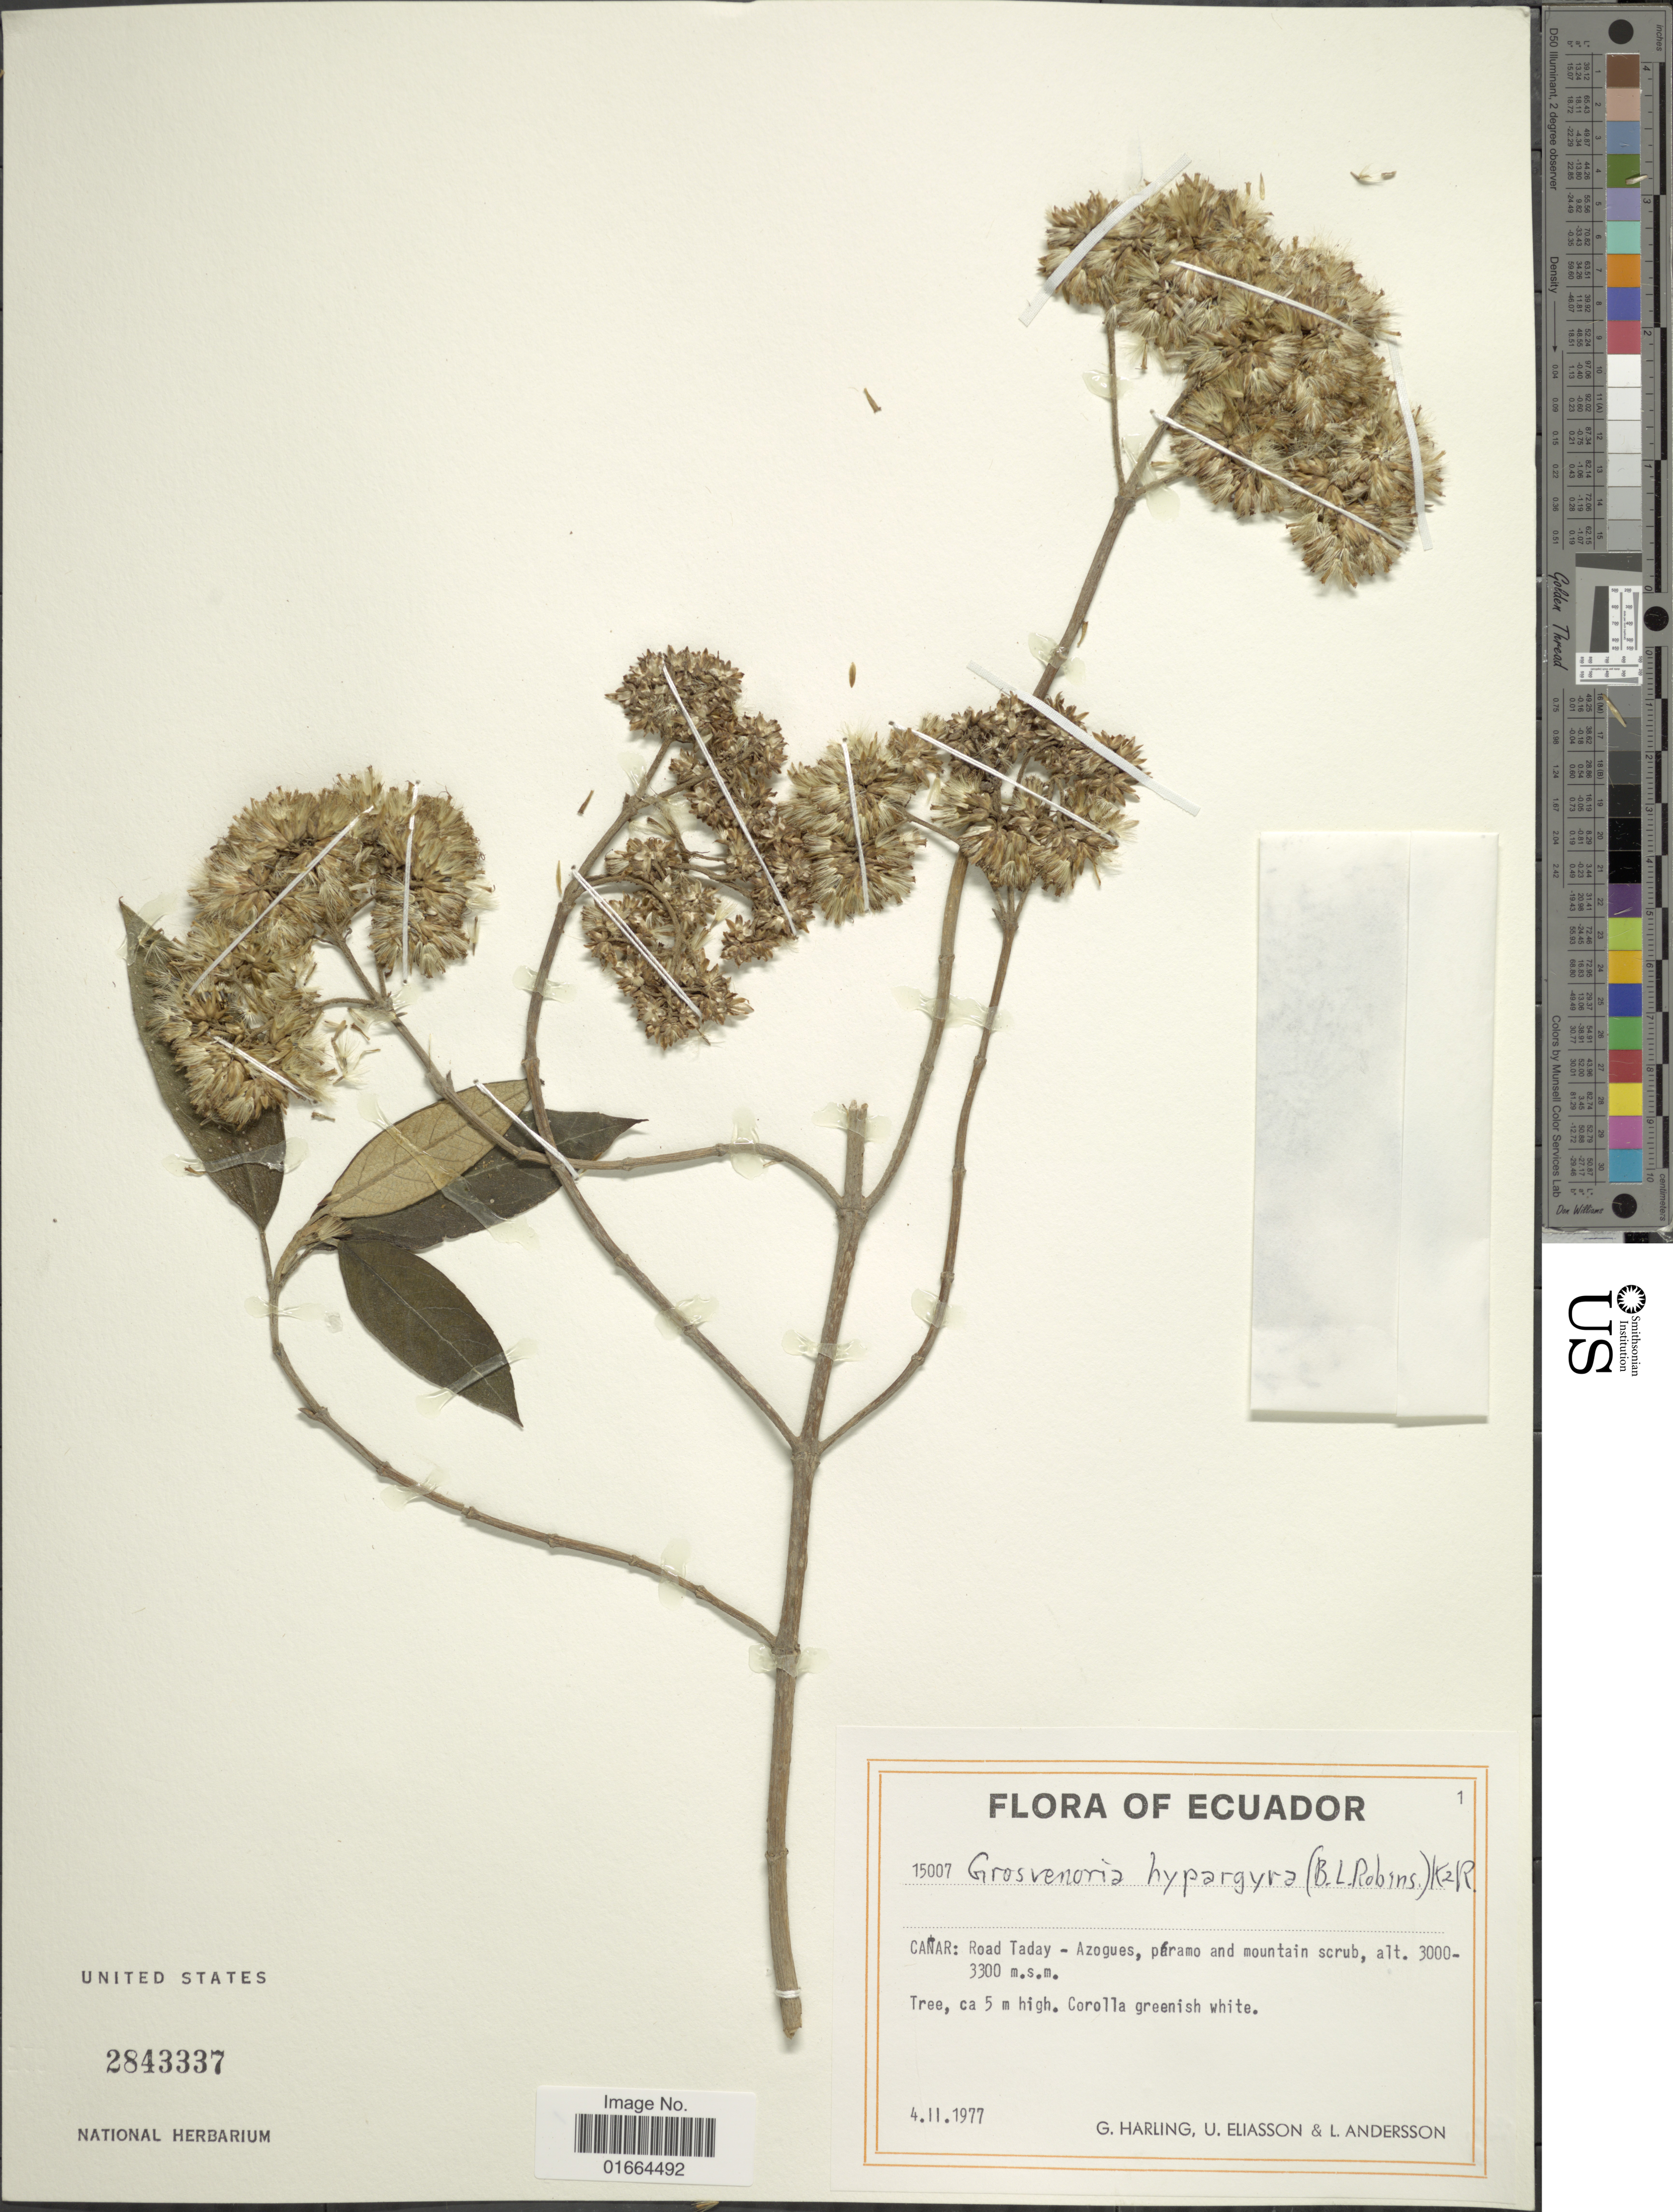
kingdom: Plantae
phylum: Tracheophyta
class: Magnoliopsida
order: Asterales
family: Asteraceae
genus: Grosvenoria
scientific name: Grosvenoria hypargyra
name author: (B.L. Rob.) R.M. King & H. Rob.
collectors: G. Harling, U. Eliasson & L. Andersson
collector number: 15007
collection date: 1977-11-04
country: Ecuador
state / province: Cañar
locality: Canar: Road Taday - Azogues, paramo and mountain scrub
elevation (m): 3000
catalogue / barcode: US 2843337